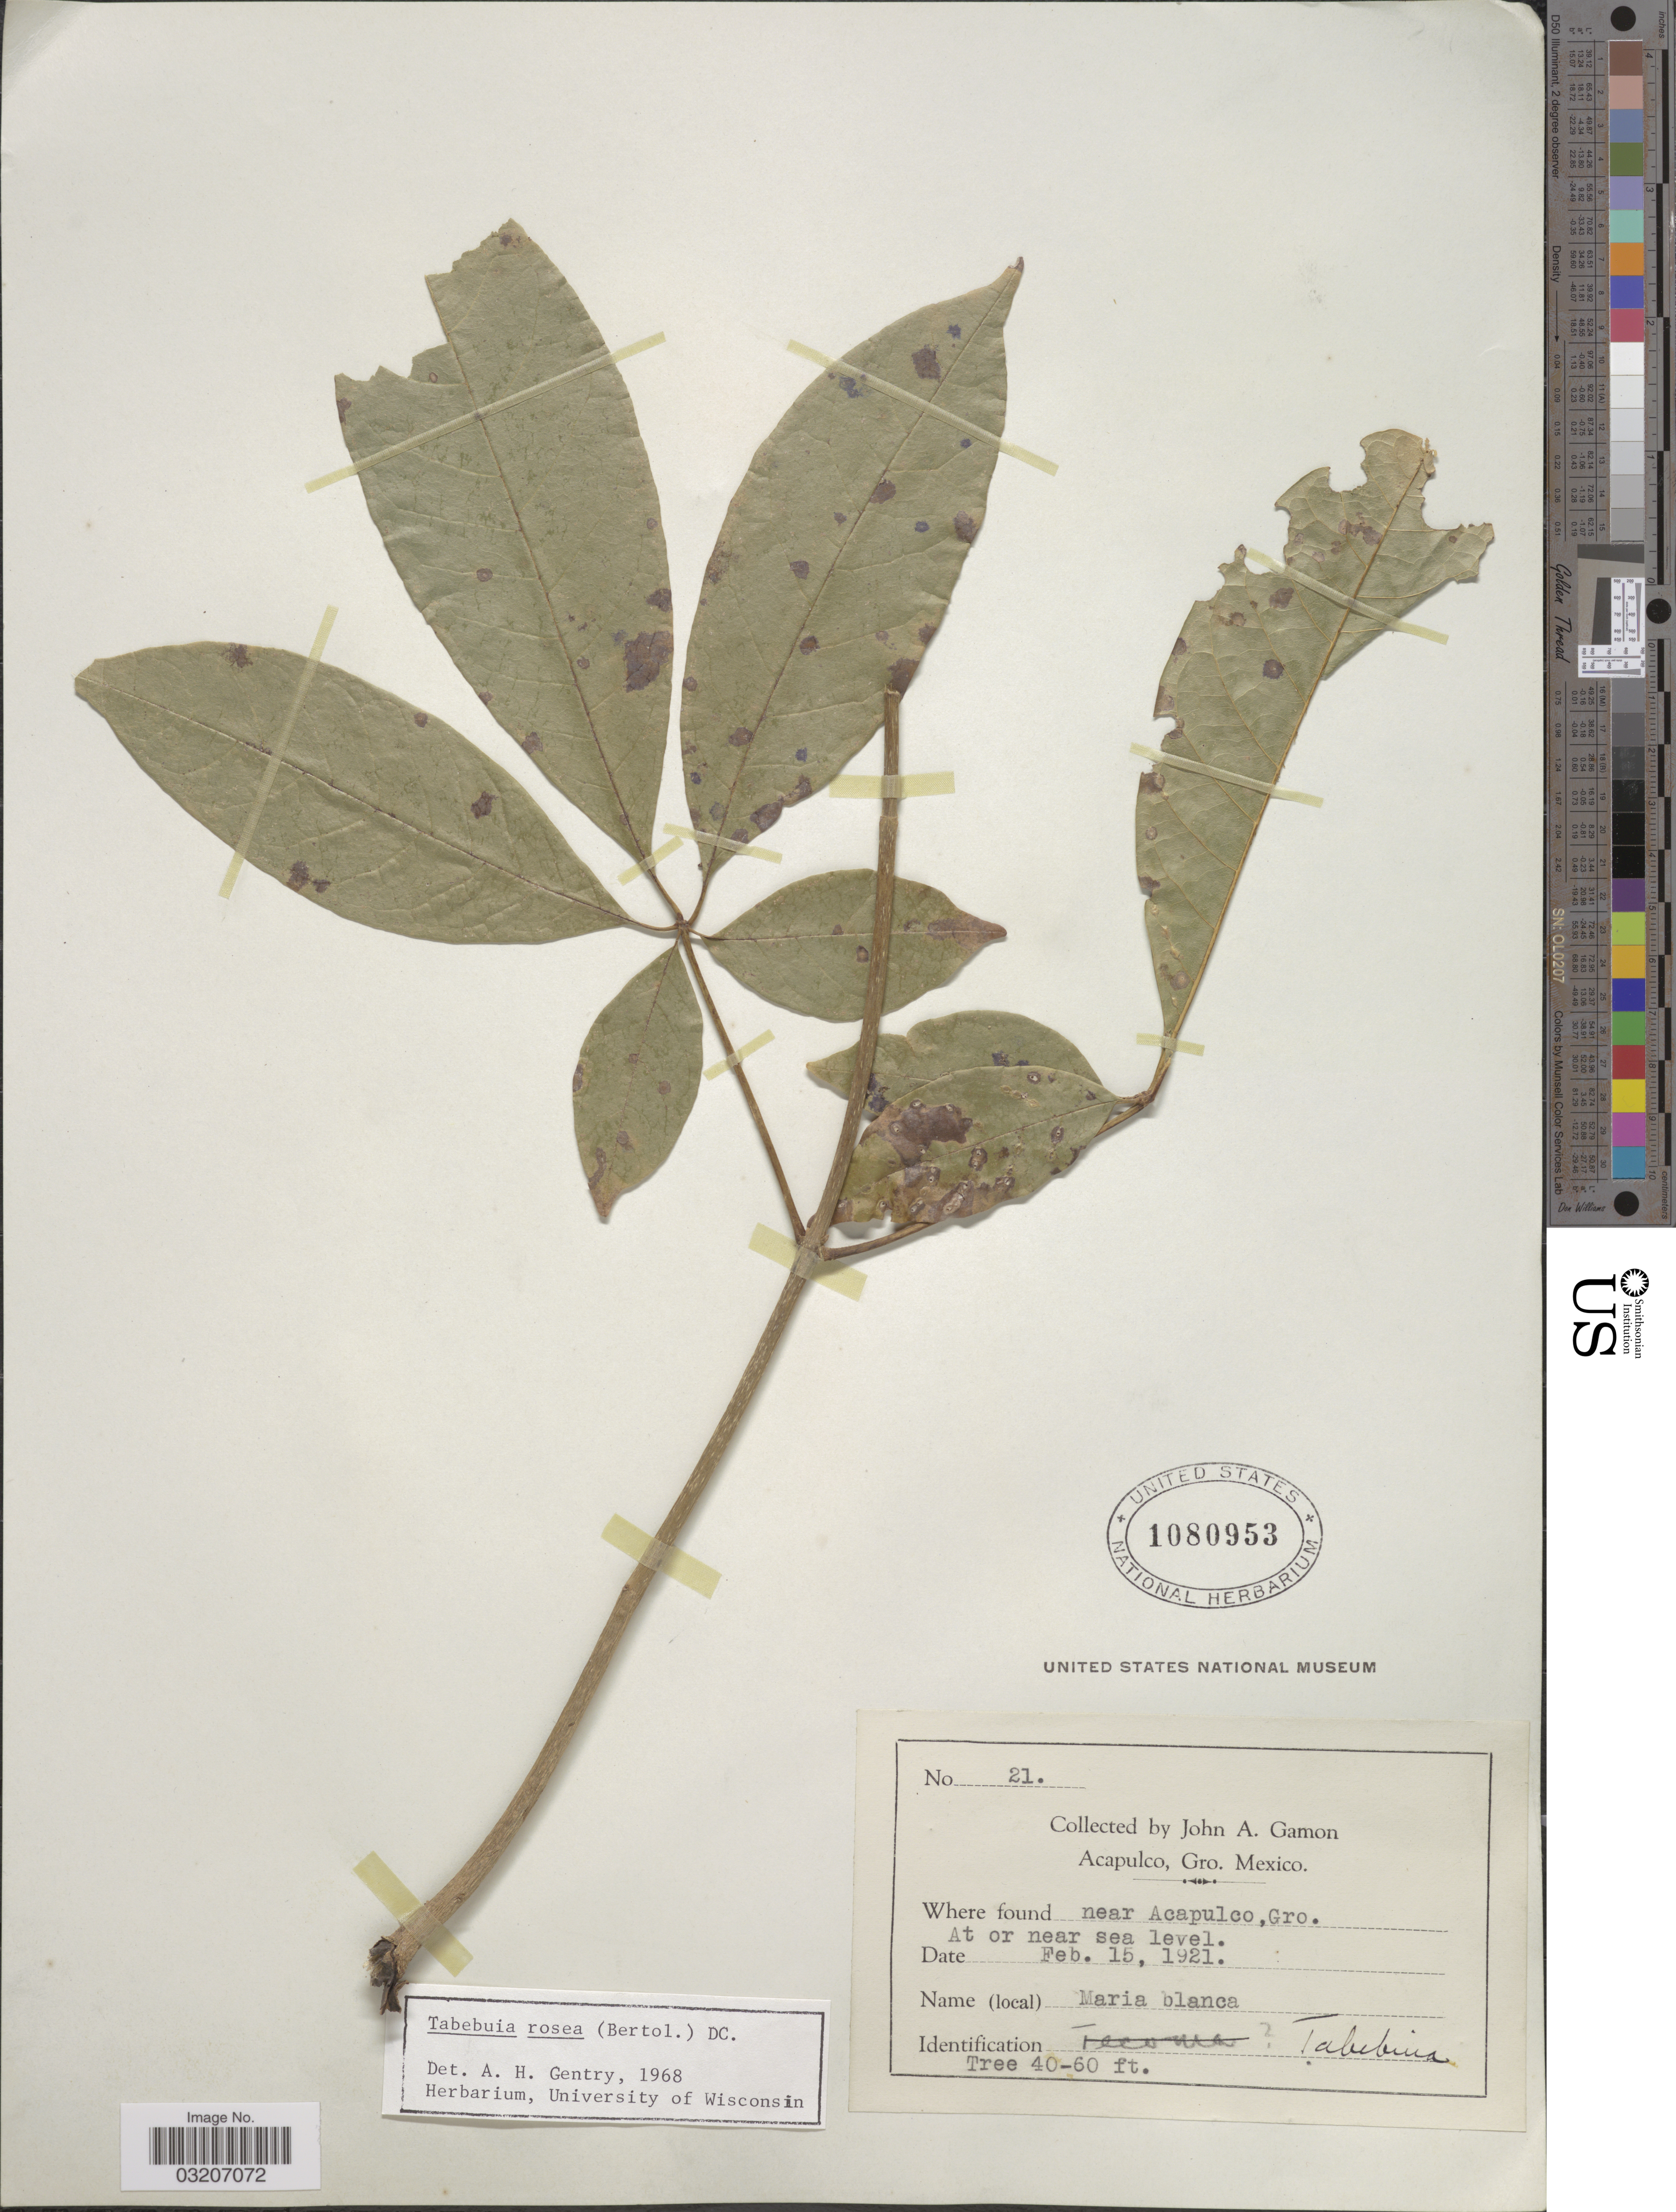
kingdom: Plantae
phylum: Tracheophyta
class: Magnoliopsida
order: Lamiales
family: Bignoniaceae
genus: Tabebuia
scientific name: Tabebuia rosea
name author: (Bertol.) DC.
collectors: J. Gamon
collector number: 21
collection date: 1921-02-15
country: Mexico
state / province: Guerrero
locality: Near Acapulco, Gro.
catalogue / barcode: US 1080953